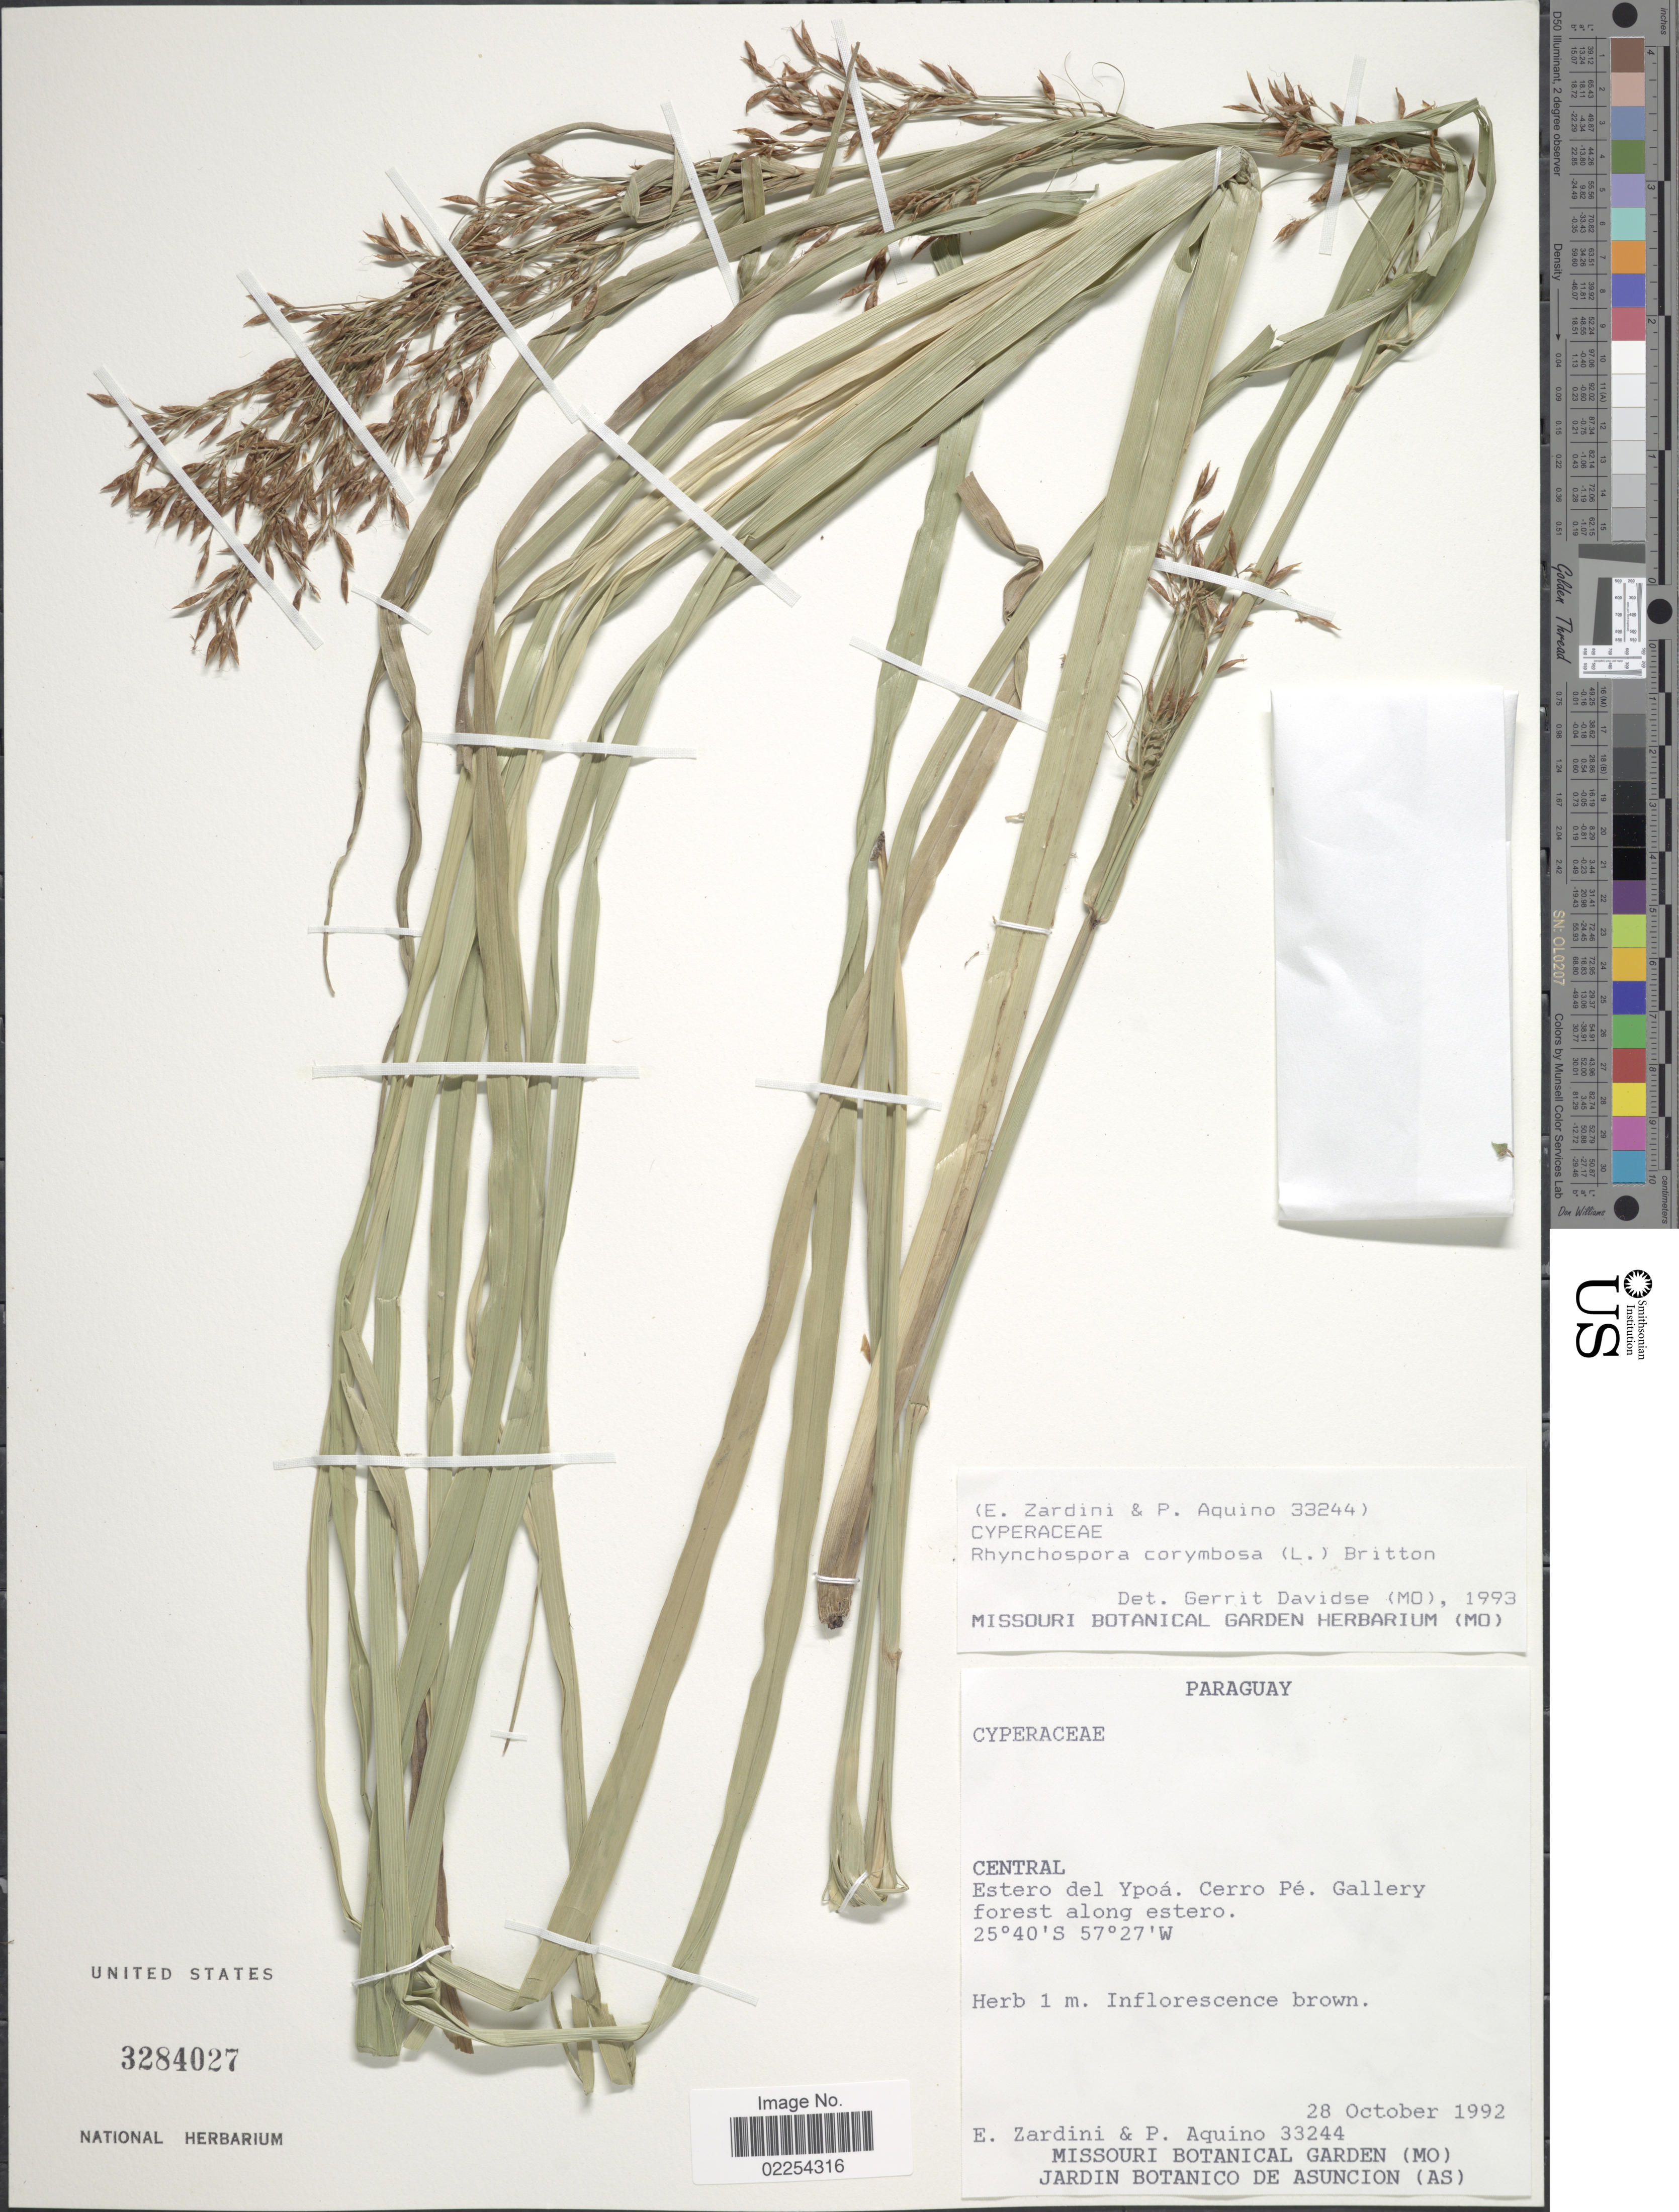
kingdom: Plantae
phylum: Tracheophyta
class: Liliopsida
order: Poales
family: Cyperaceae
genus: Rhynchospora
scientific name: Rhynchospora corymbosa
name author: (L.) Britton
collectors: E. M. Zardini & P. Aquino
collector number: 33244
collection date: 1992-10-28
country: Paraguay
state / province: Central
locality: Central, Estero del Ypoa, Cerro Pe, Gallery along estero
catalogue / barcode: US 3284027